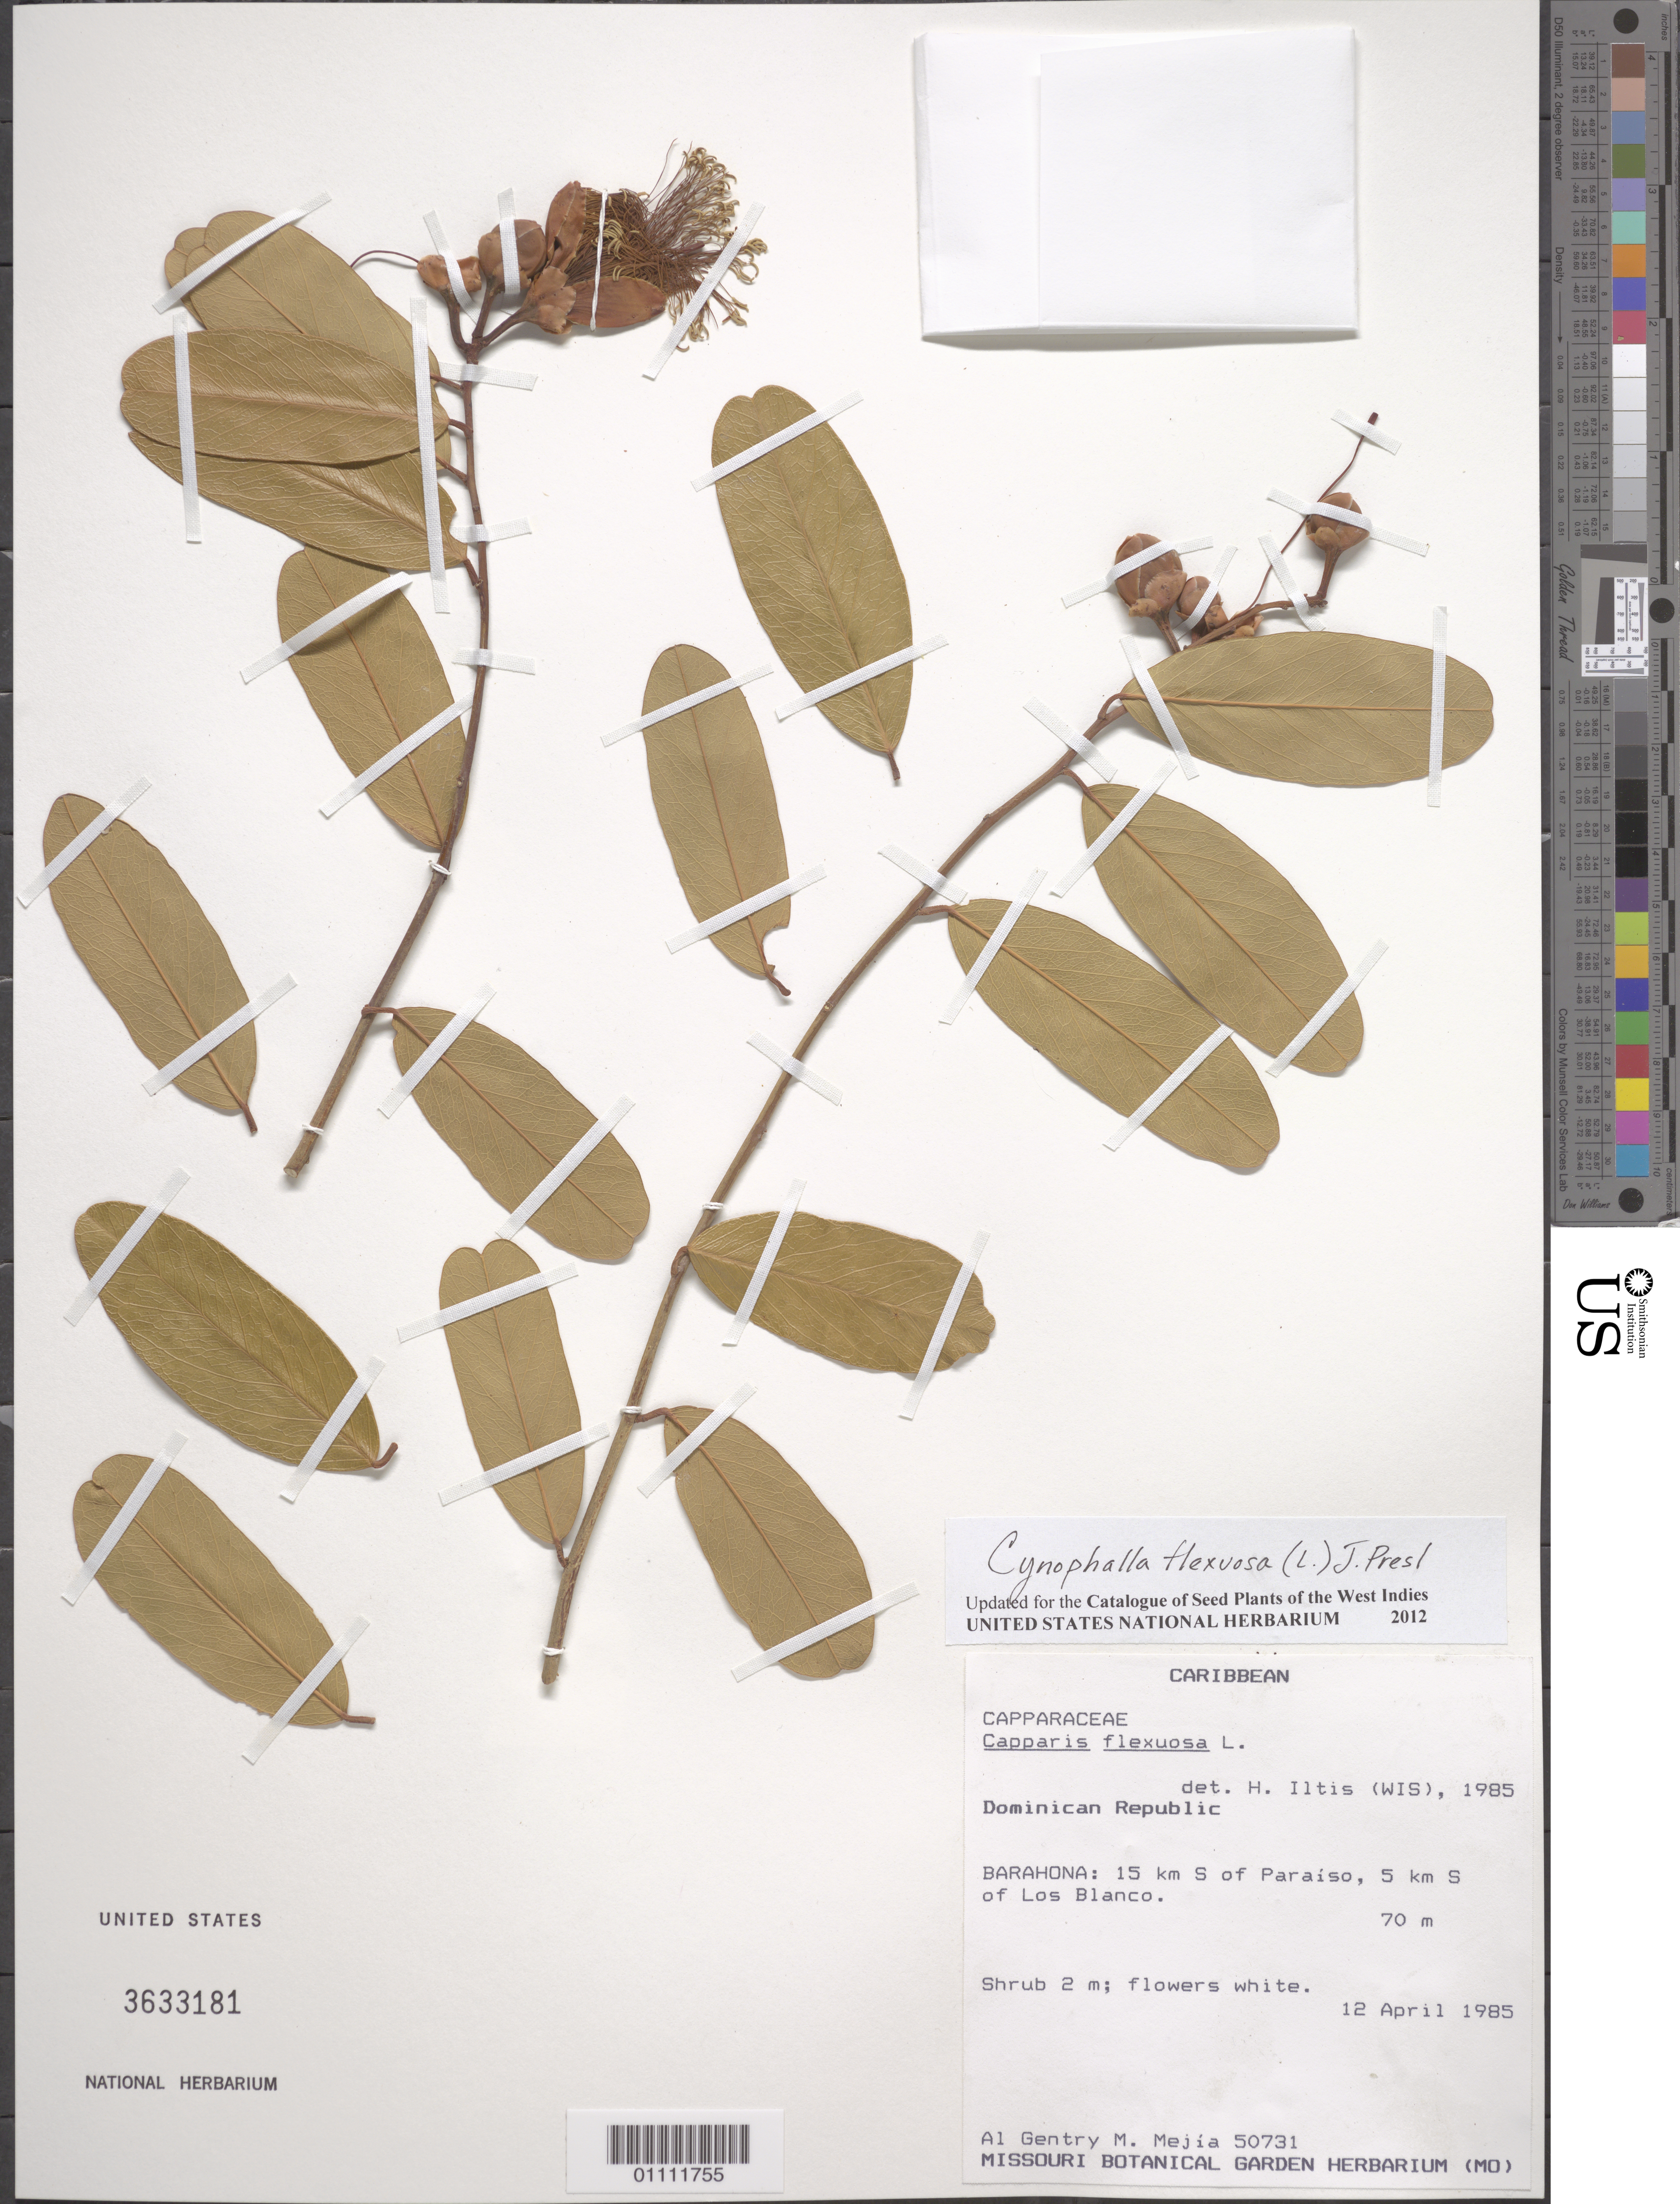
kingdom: Plantae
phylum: Tracheophyta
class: Magnoliopsida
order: Brassicales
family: Capparaceae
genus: Cynophalla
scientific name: Cynophalla flexuosa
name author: (L.) J. Presl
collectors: A. H. Gentry & M. Mejia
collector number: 50731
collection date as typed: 12 Apr 1985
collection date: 1985-04-12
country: Dominican Republic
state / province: Barahona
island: Hispaniola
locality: Paraiso, 15 km S, 5 km S of Los Blanco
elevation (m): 70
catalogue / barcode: US 3633181